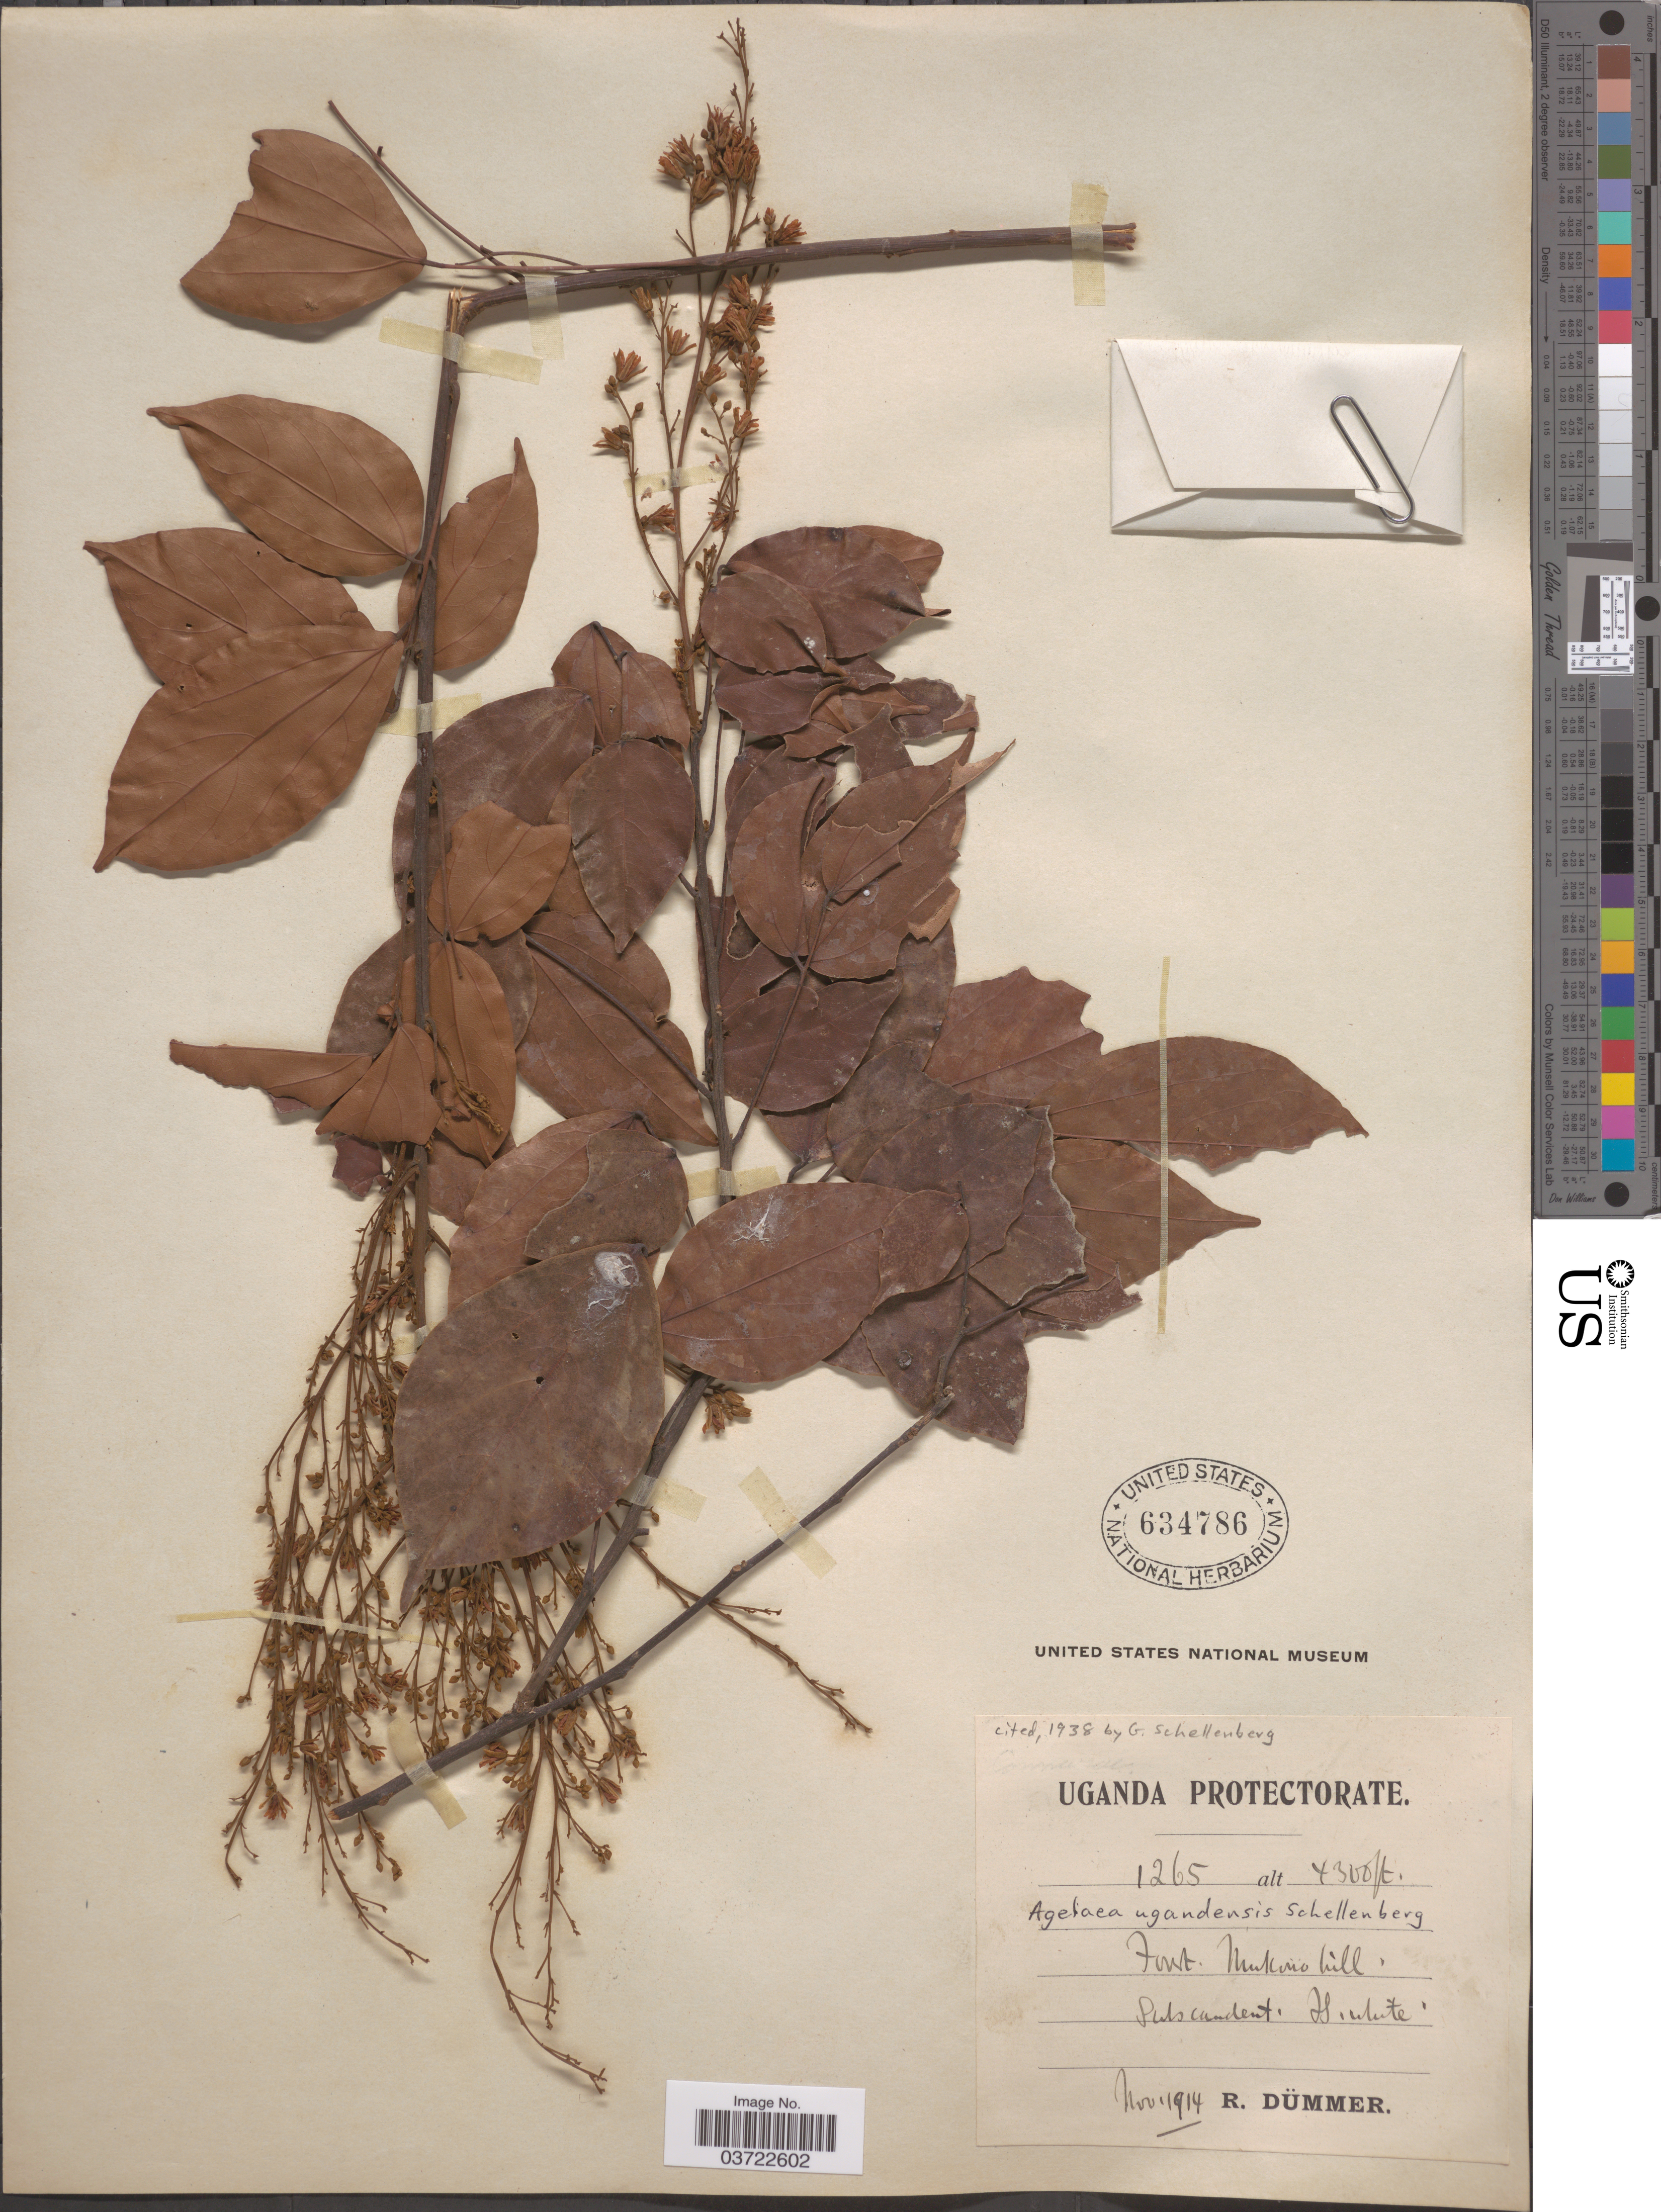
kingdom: Plantae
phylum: Tracheophyta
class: Magnoliopsida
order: Oxalidales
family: Connaraceae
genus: Agelaea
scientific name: Agelaea pentagyna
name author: (Lam.) Baill.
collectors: R. A. Dümmer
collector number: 1265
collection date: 1914-11-01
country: Uganda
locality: Uganda Protectorate. Forest Mukono Hill.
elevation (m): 1311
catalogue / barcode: US 634786